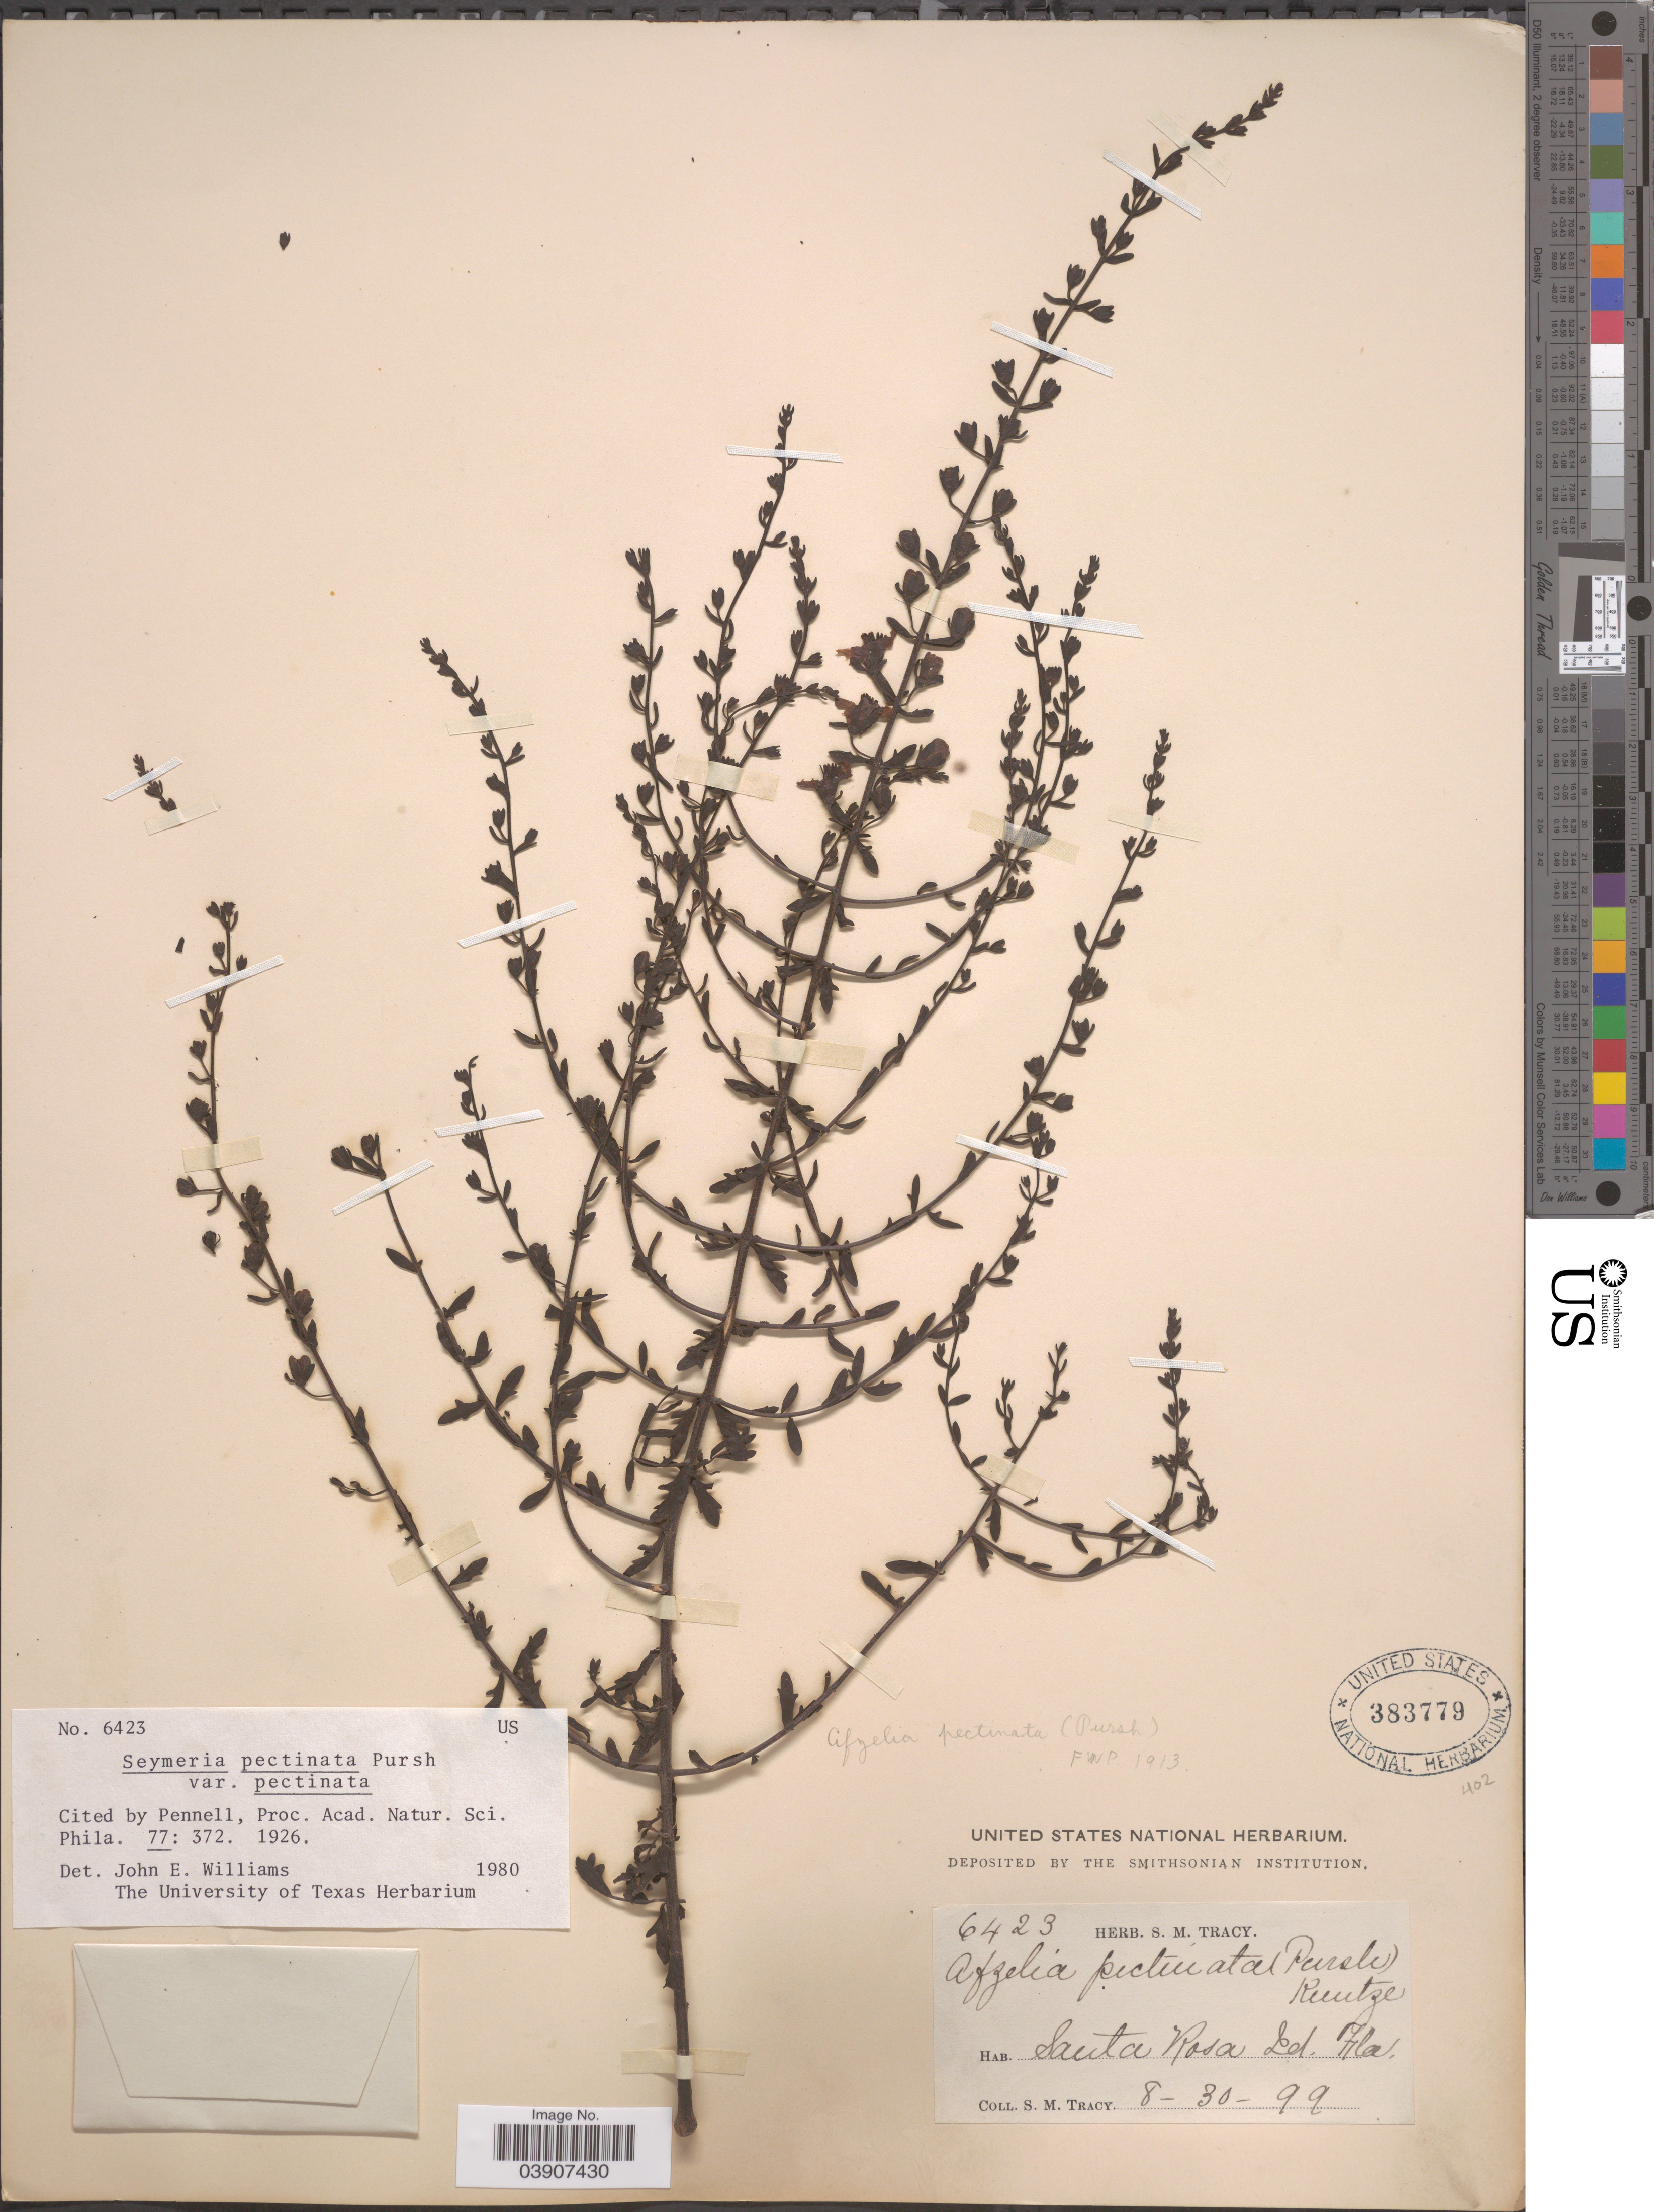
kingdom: Plantae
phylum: Tracheophyta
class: Magnoliopsida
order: Lamiales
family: Orobanchaceae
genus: Seymeria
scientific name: Seymeria pectinata var. pectinata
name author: Pursh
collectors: S. M. Tracy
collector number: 6423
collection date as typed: Transcribed d/m/y: 30/8/99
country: United States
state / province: Florida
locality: Santa Rosa Id.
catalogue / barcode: US 383779